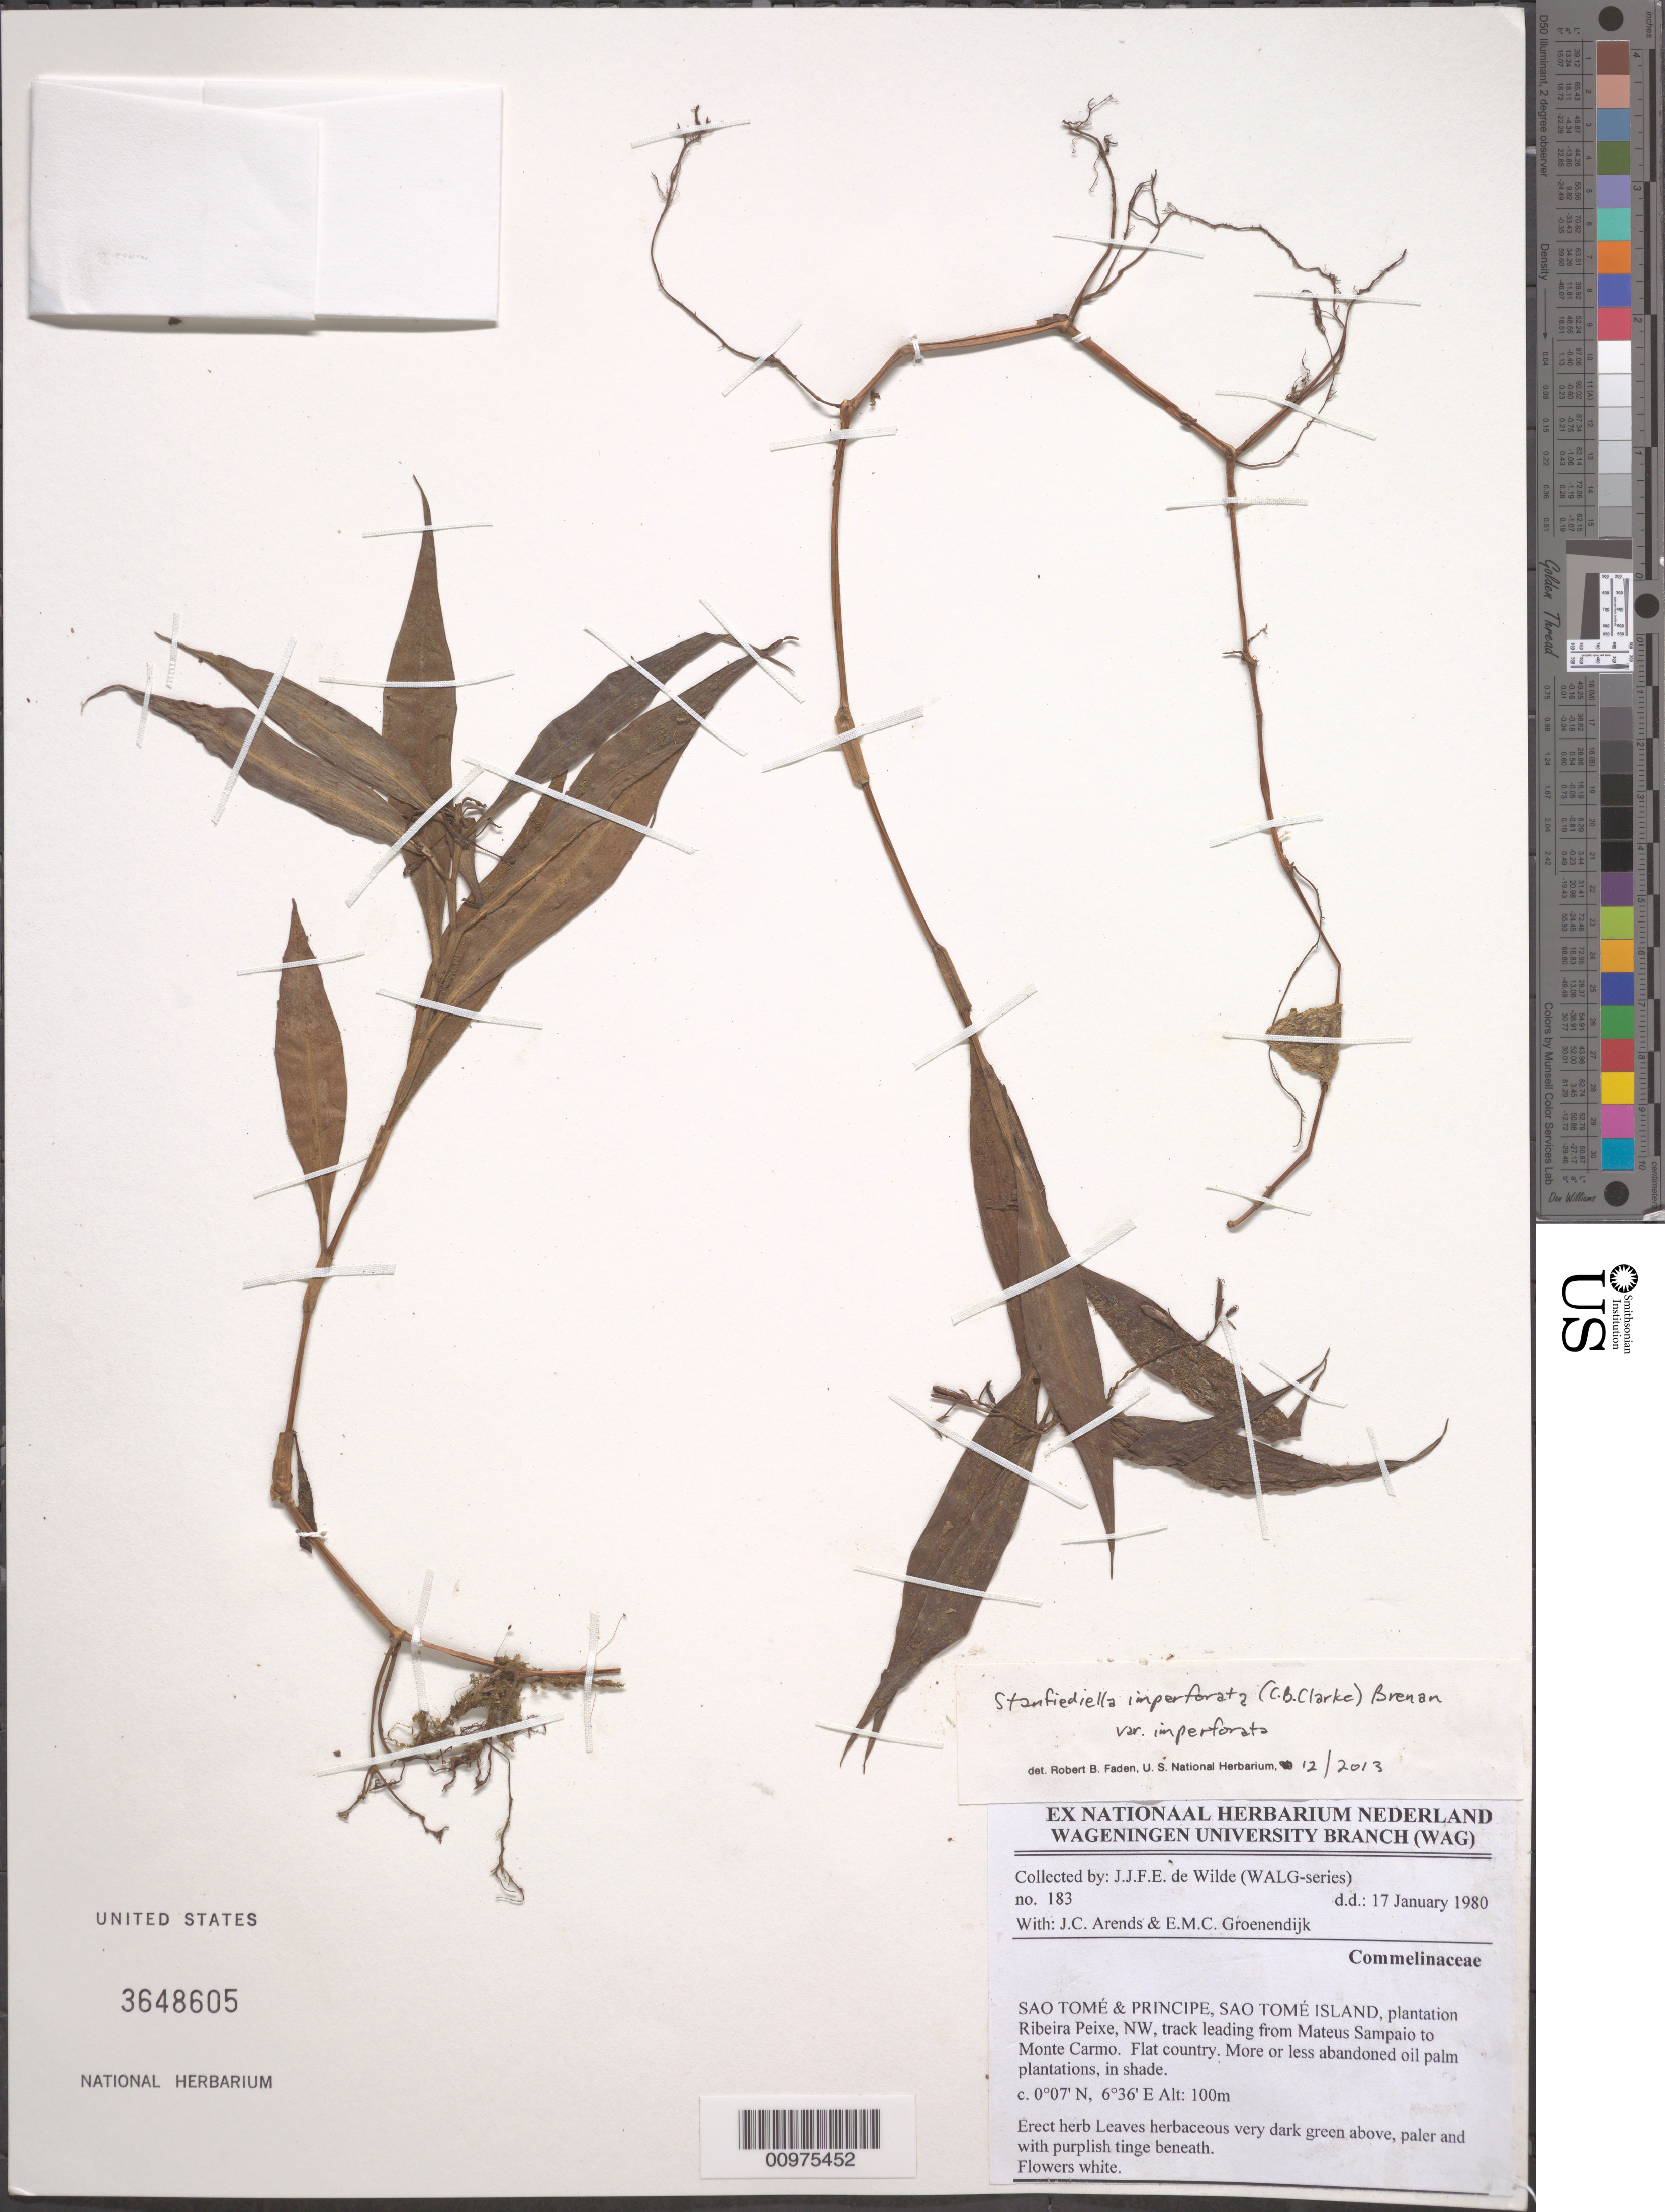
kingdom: Plantae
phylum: Tracheophyta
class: Liliopsida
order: Commelinales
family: Commelinaceae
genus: Stanfieldiella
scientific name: Stanfieldiella imperforata var. imperforata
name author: (C.B. Clarke) Brenan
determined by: Faden, Robert B., (US), Smithsonian Institution - National Museum of Natural History (UNITED STATES)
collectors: J.J. de Wilde et al.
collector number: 183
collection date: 1980-01-17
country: Sao Tome and Principe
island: Sao Tome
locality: plantation Ribeira Peixe, NW, track leading from Mateus Sampaio to Monte Carmo.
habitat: Flat country. More or less abandoned oil palm plantations, in shade.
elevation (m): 100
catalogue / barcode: US 3648605